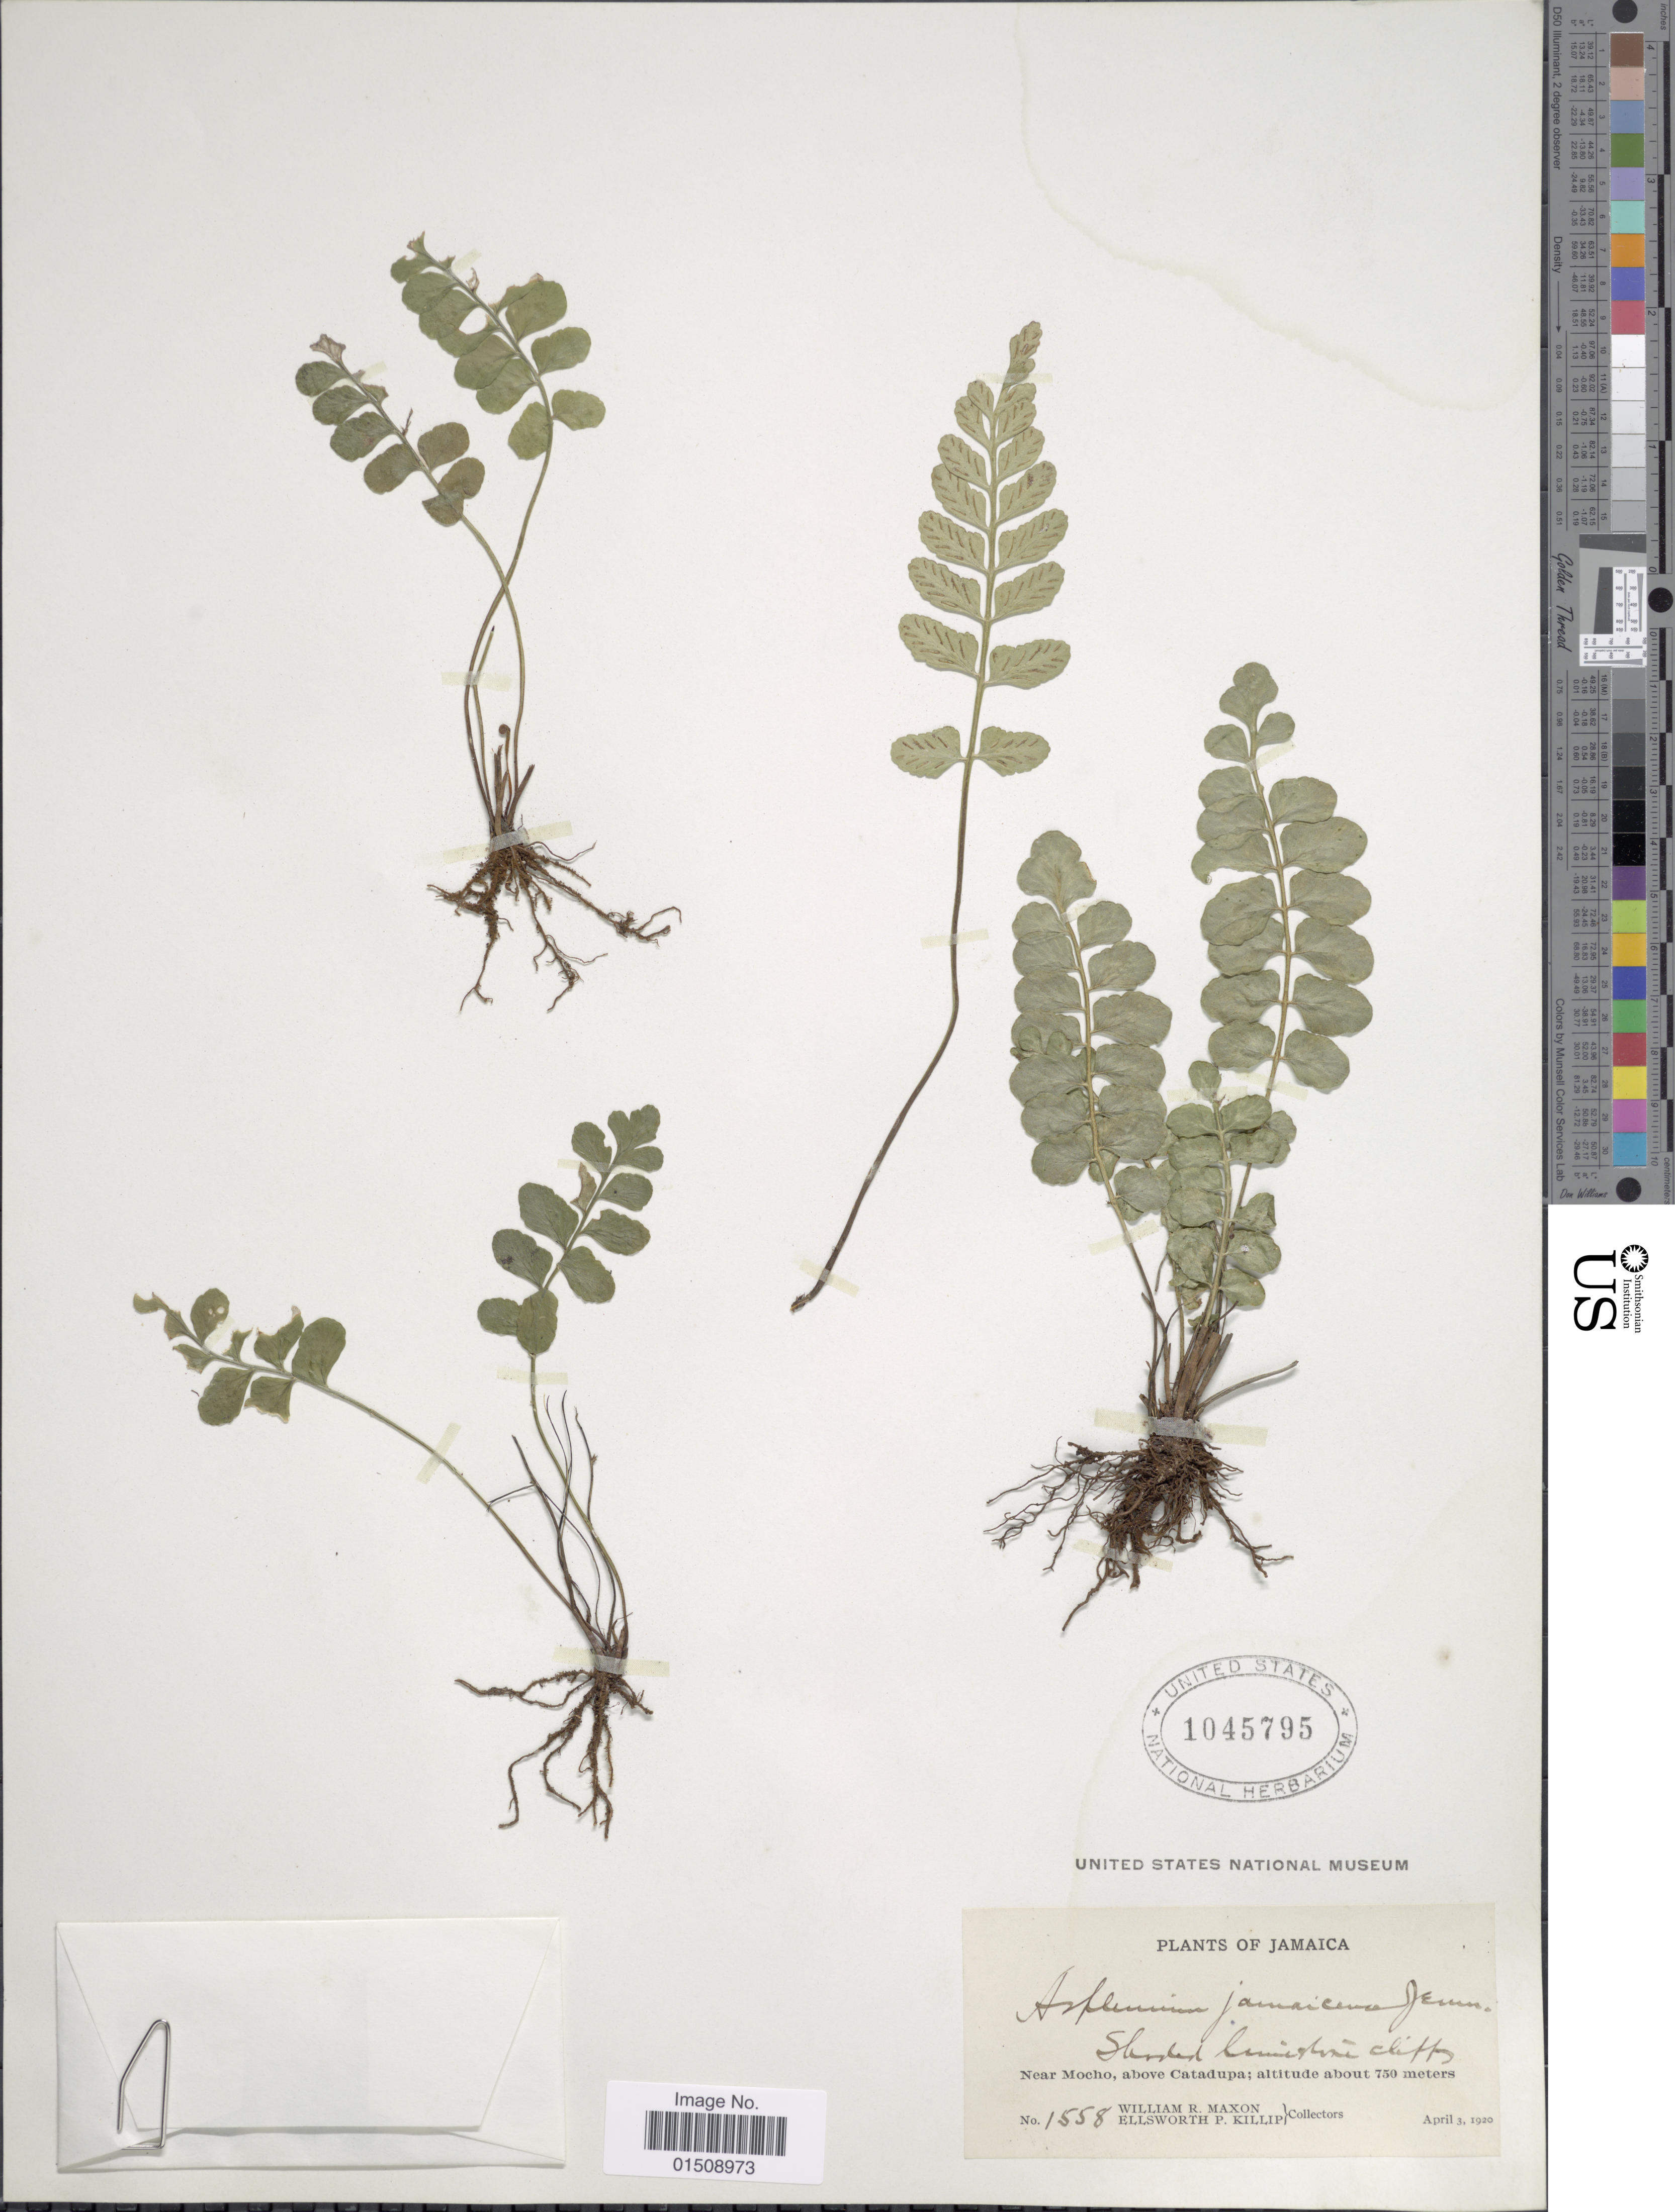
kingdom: Plantae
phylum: Tracheophyta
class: Polypodiopsida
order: Polypodiales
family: Aspleniaceae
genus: Asplenium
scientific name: Asplenium jamaicense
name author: Jenman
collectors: W. R. Maxon & E. P. Killip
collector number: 1558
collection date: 1920-04-03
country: Jamaica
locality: Near Mocho, above Catadupa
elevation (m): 750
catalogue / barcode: US 1045795